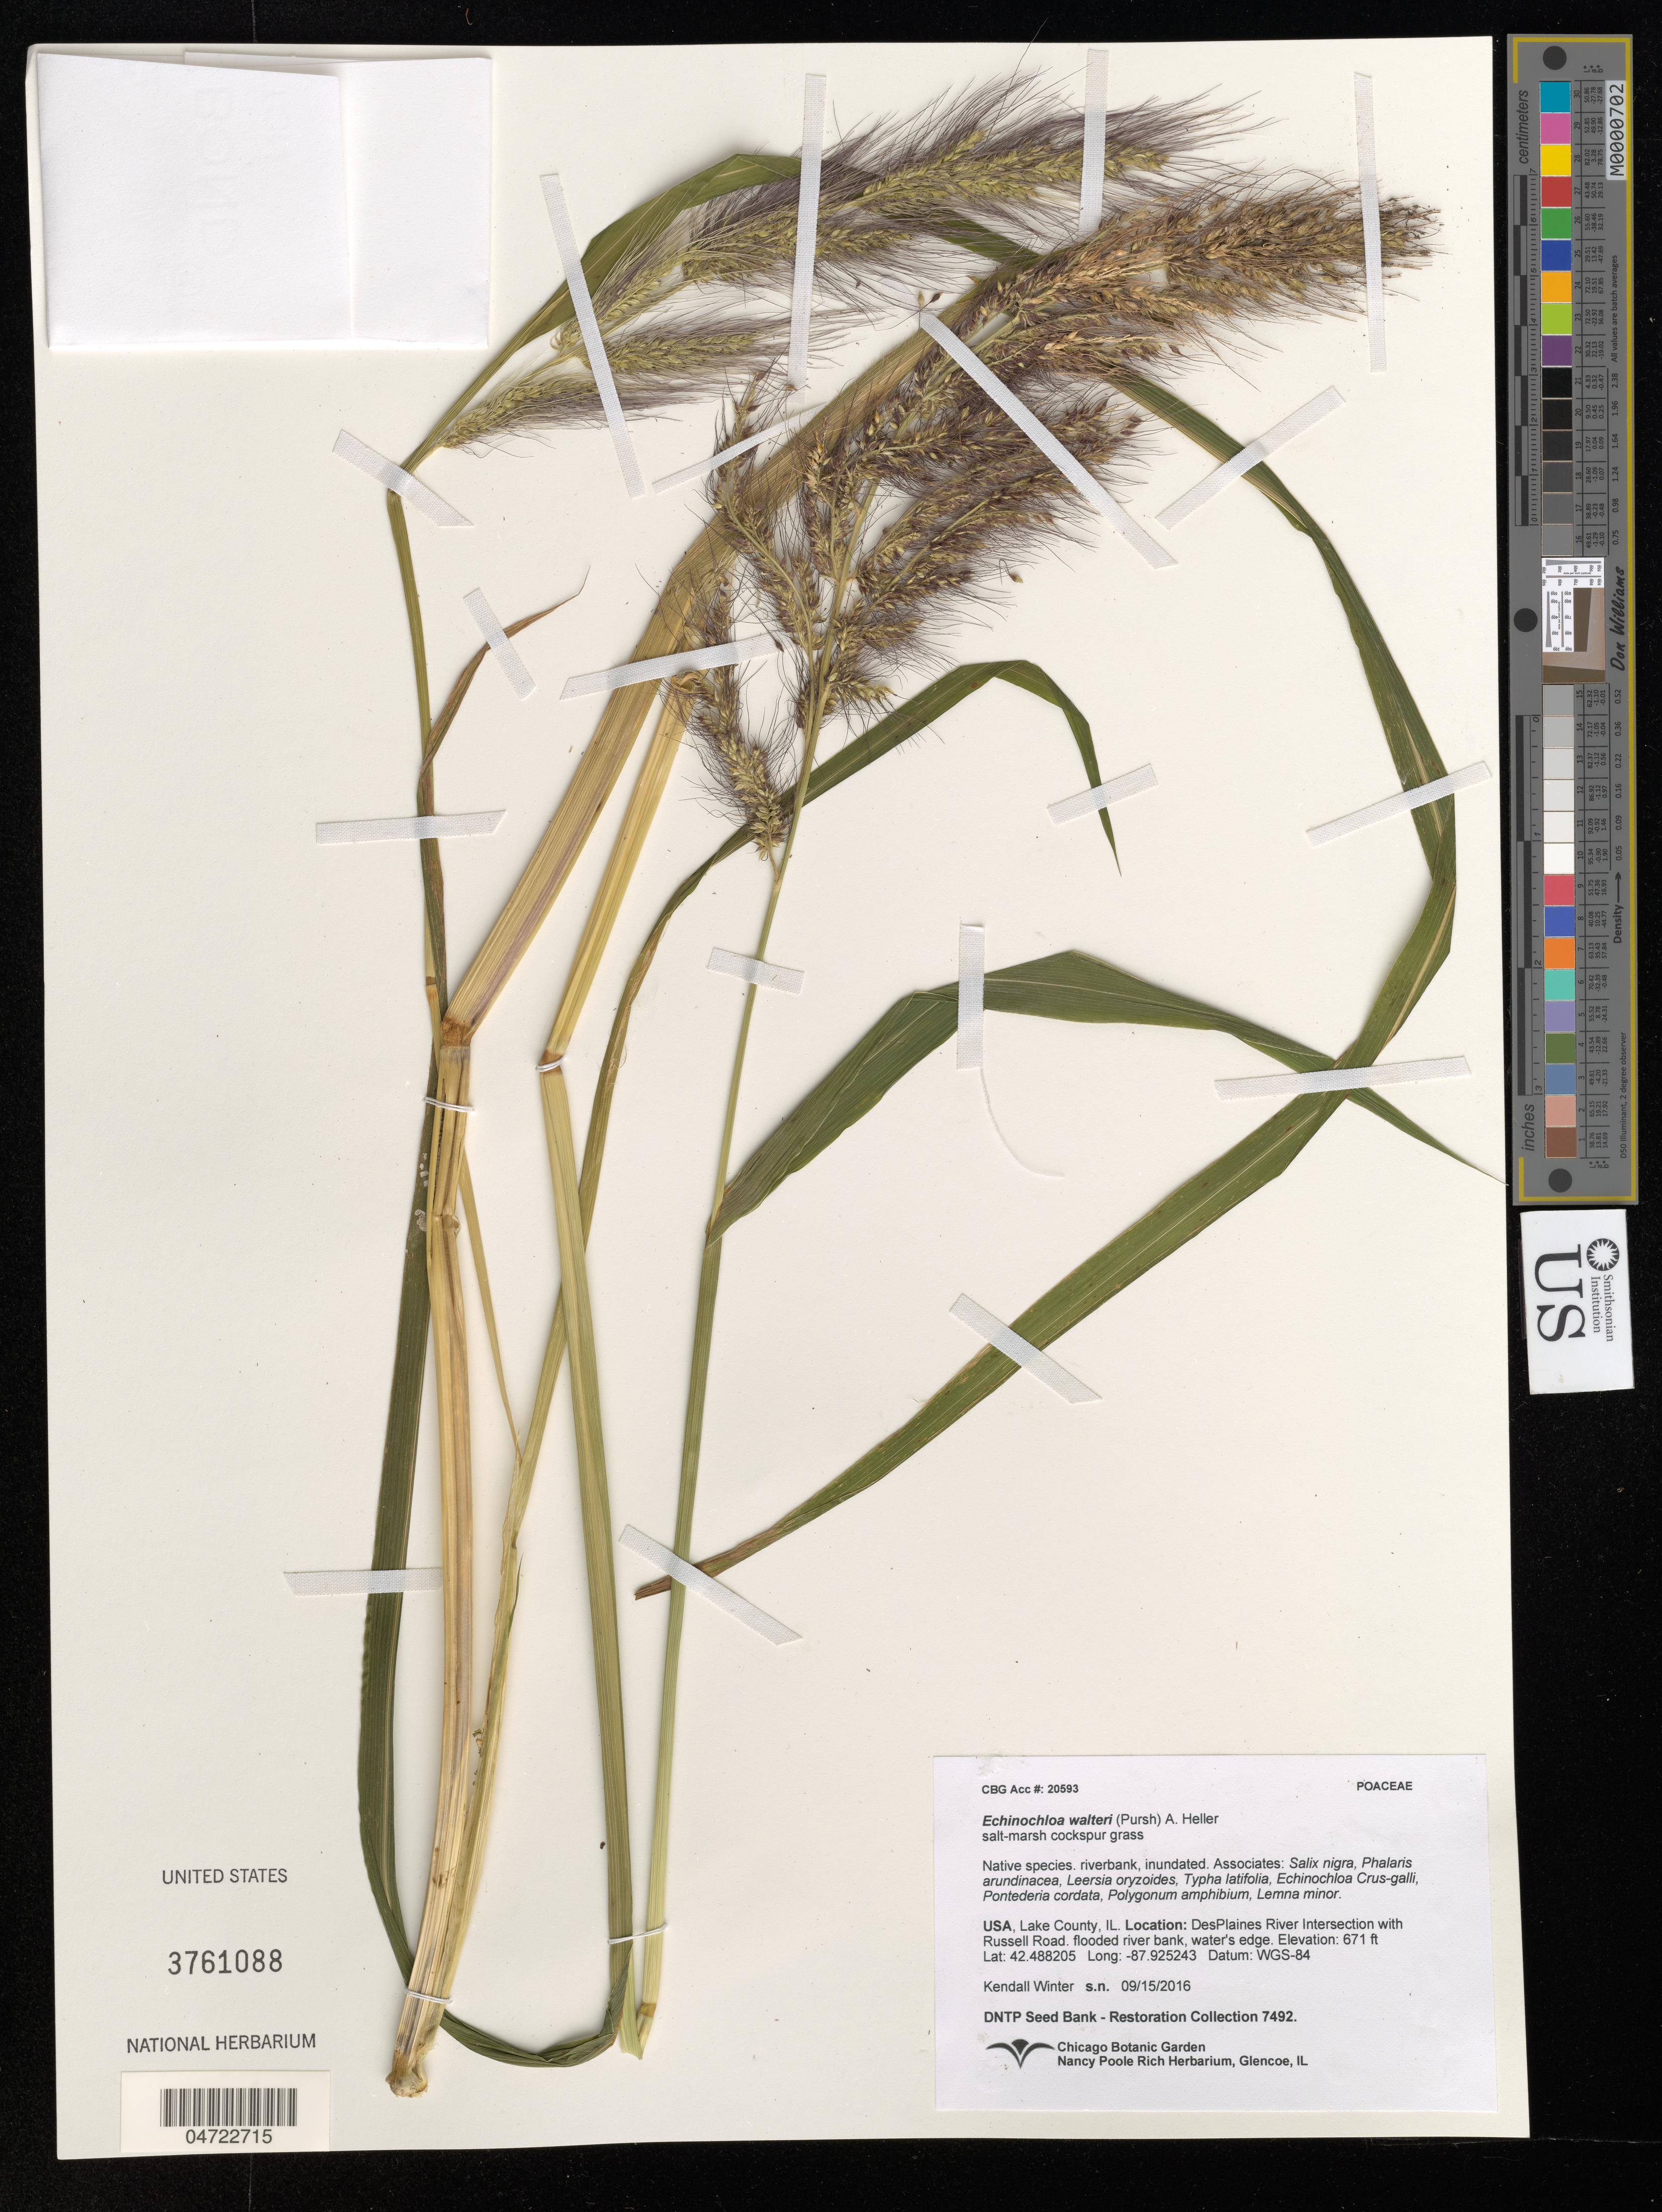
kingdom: Plantae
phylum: Tracheophyta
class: Liliopsida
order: Poales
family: Poaceae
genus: Echinochloa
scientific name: Echinochloa walteri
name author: (Pursh) A. Heller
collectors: K. Winter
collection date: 2016-09-15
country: United States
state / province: Illinois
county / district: Lake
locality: Lake County. Des Plaines River Intersection with Russell Road. Flooded river bank, water's edge.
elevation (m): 205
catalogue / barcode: US 3761088